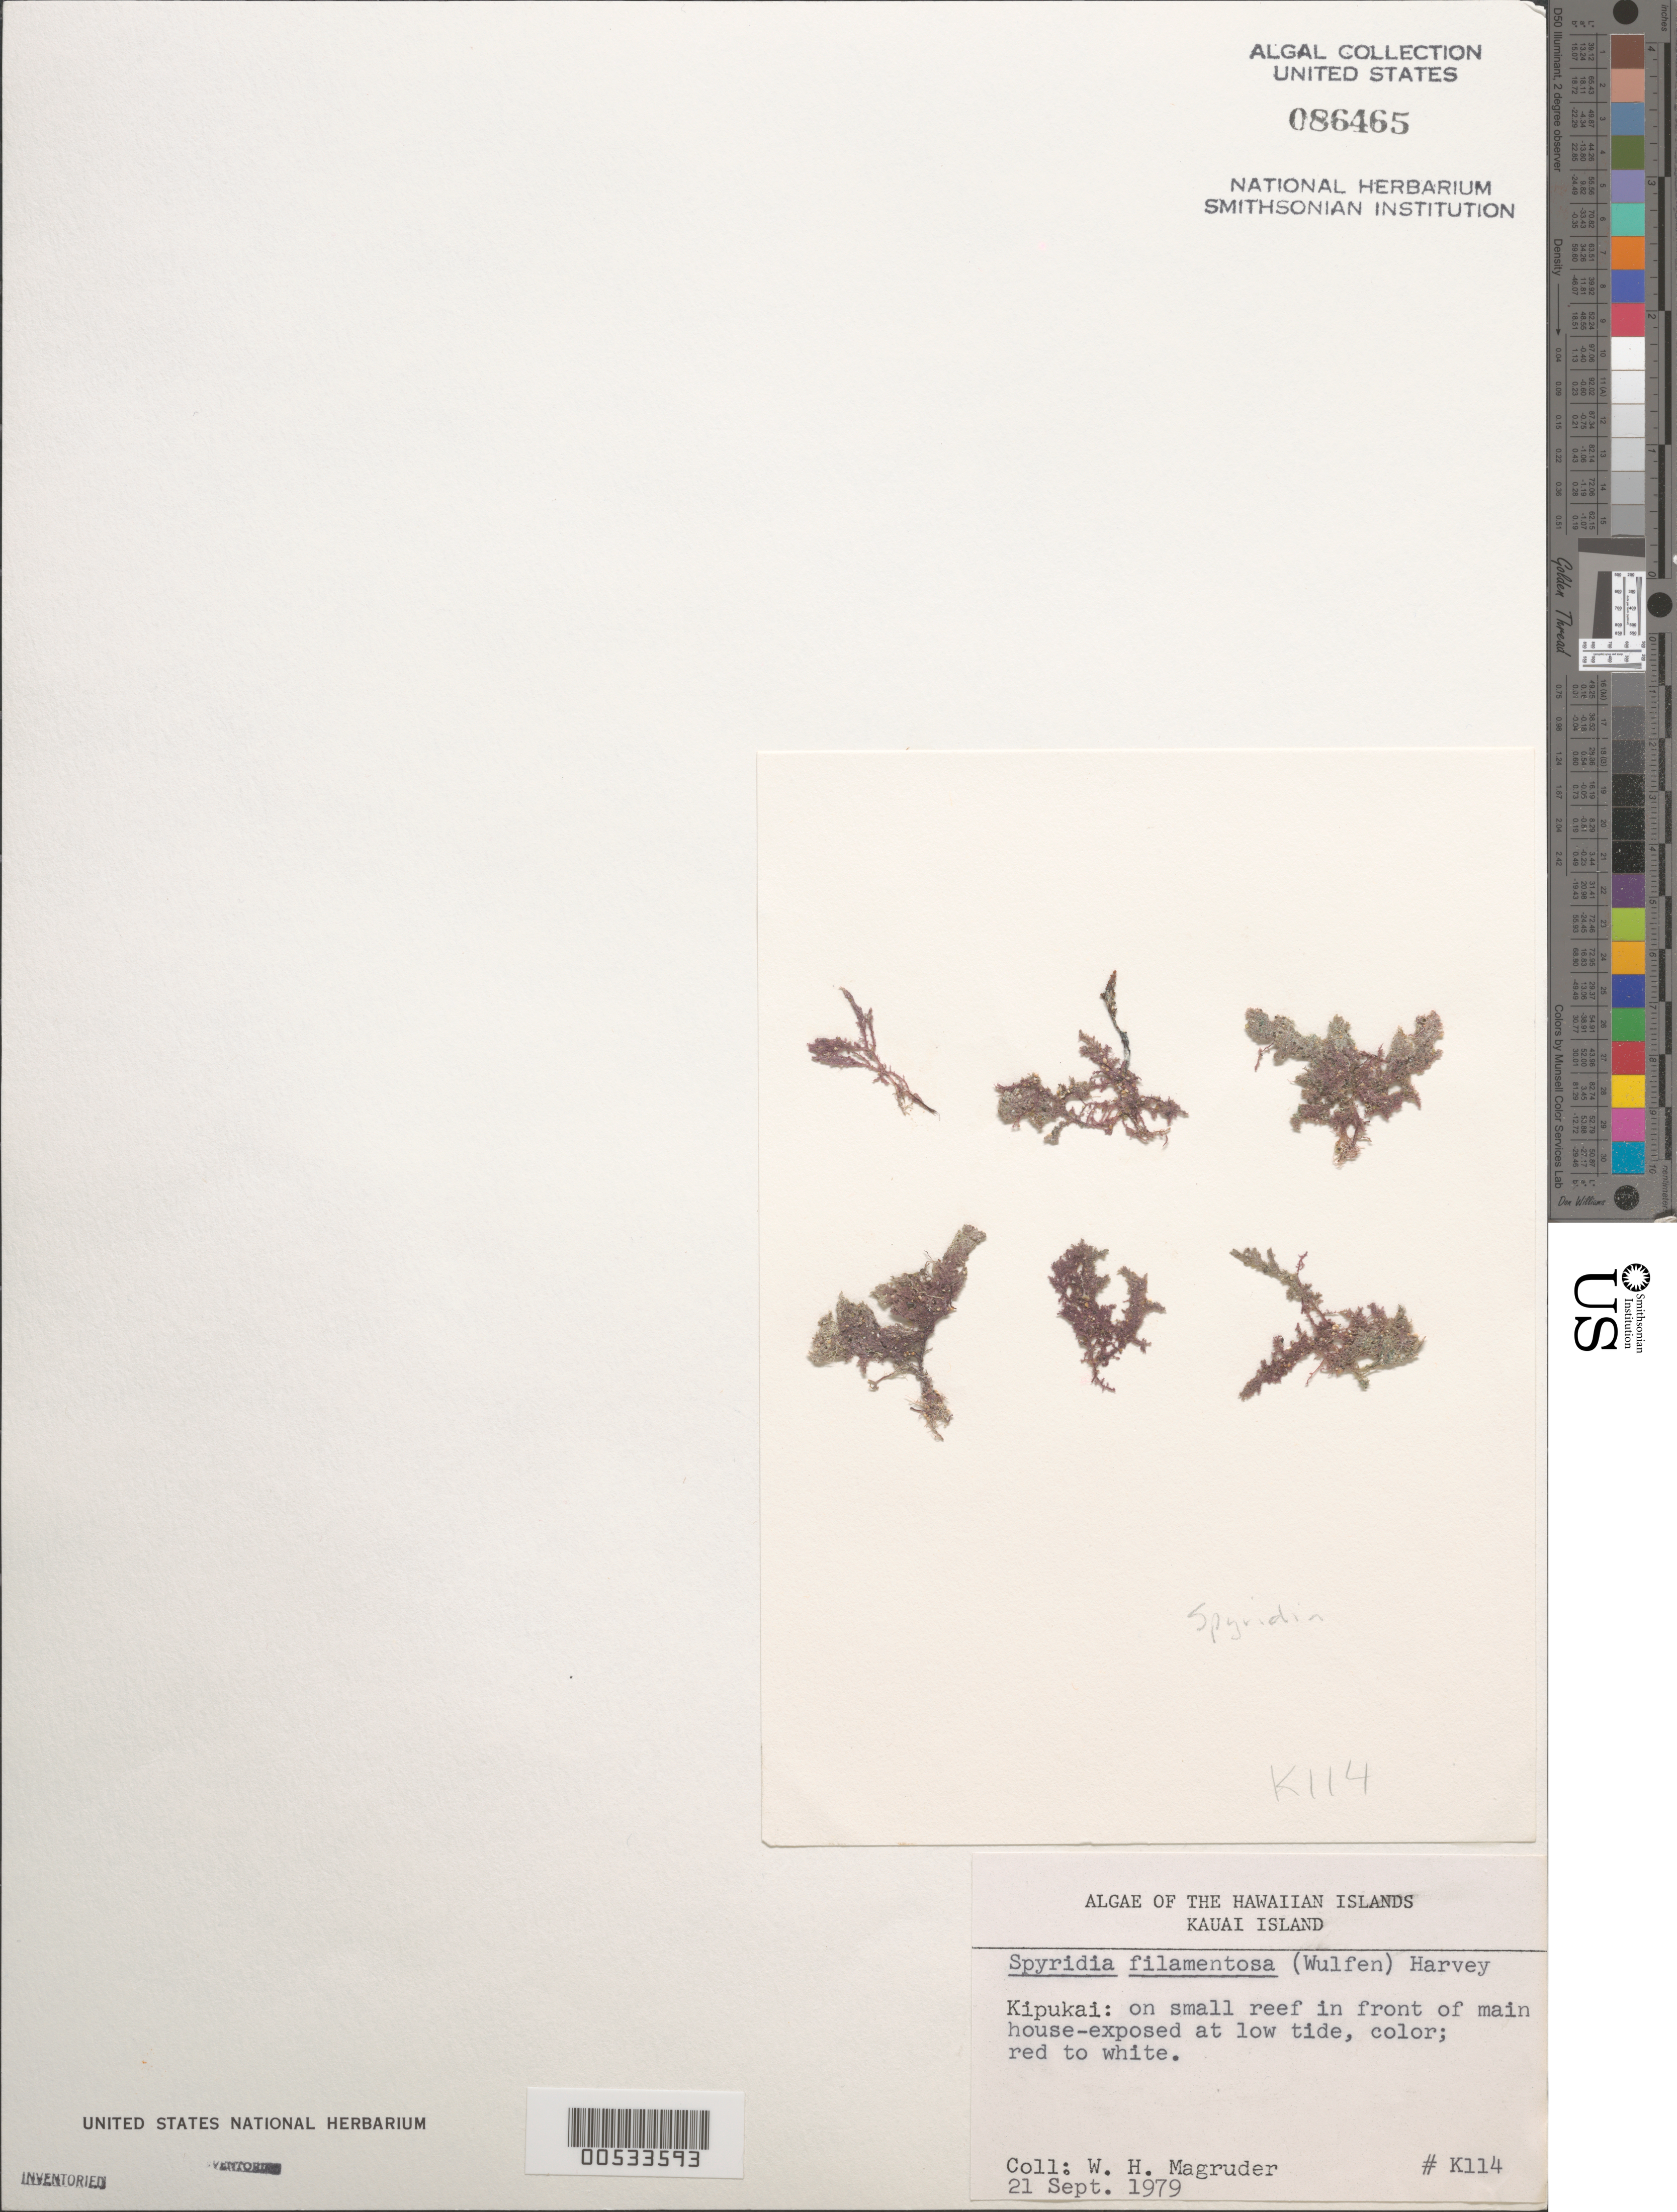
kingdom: Plantae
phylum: Rhodophyta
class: Florideophyceae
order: Ceramiales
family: Spyridiaceae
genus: Spyridia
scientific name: Spyridia filamentosa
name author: (Wulfen) Harv.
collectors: W. Magruder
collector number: K114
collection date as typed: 21 Sep 1979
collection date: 1979-09-21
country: United States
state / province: Hawaii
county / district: Kauai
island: Kaua'i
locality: Kipukai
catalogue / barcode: US 86465